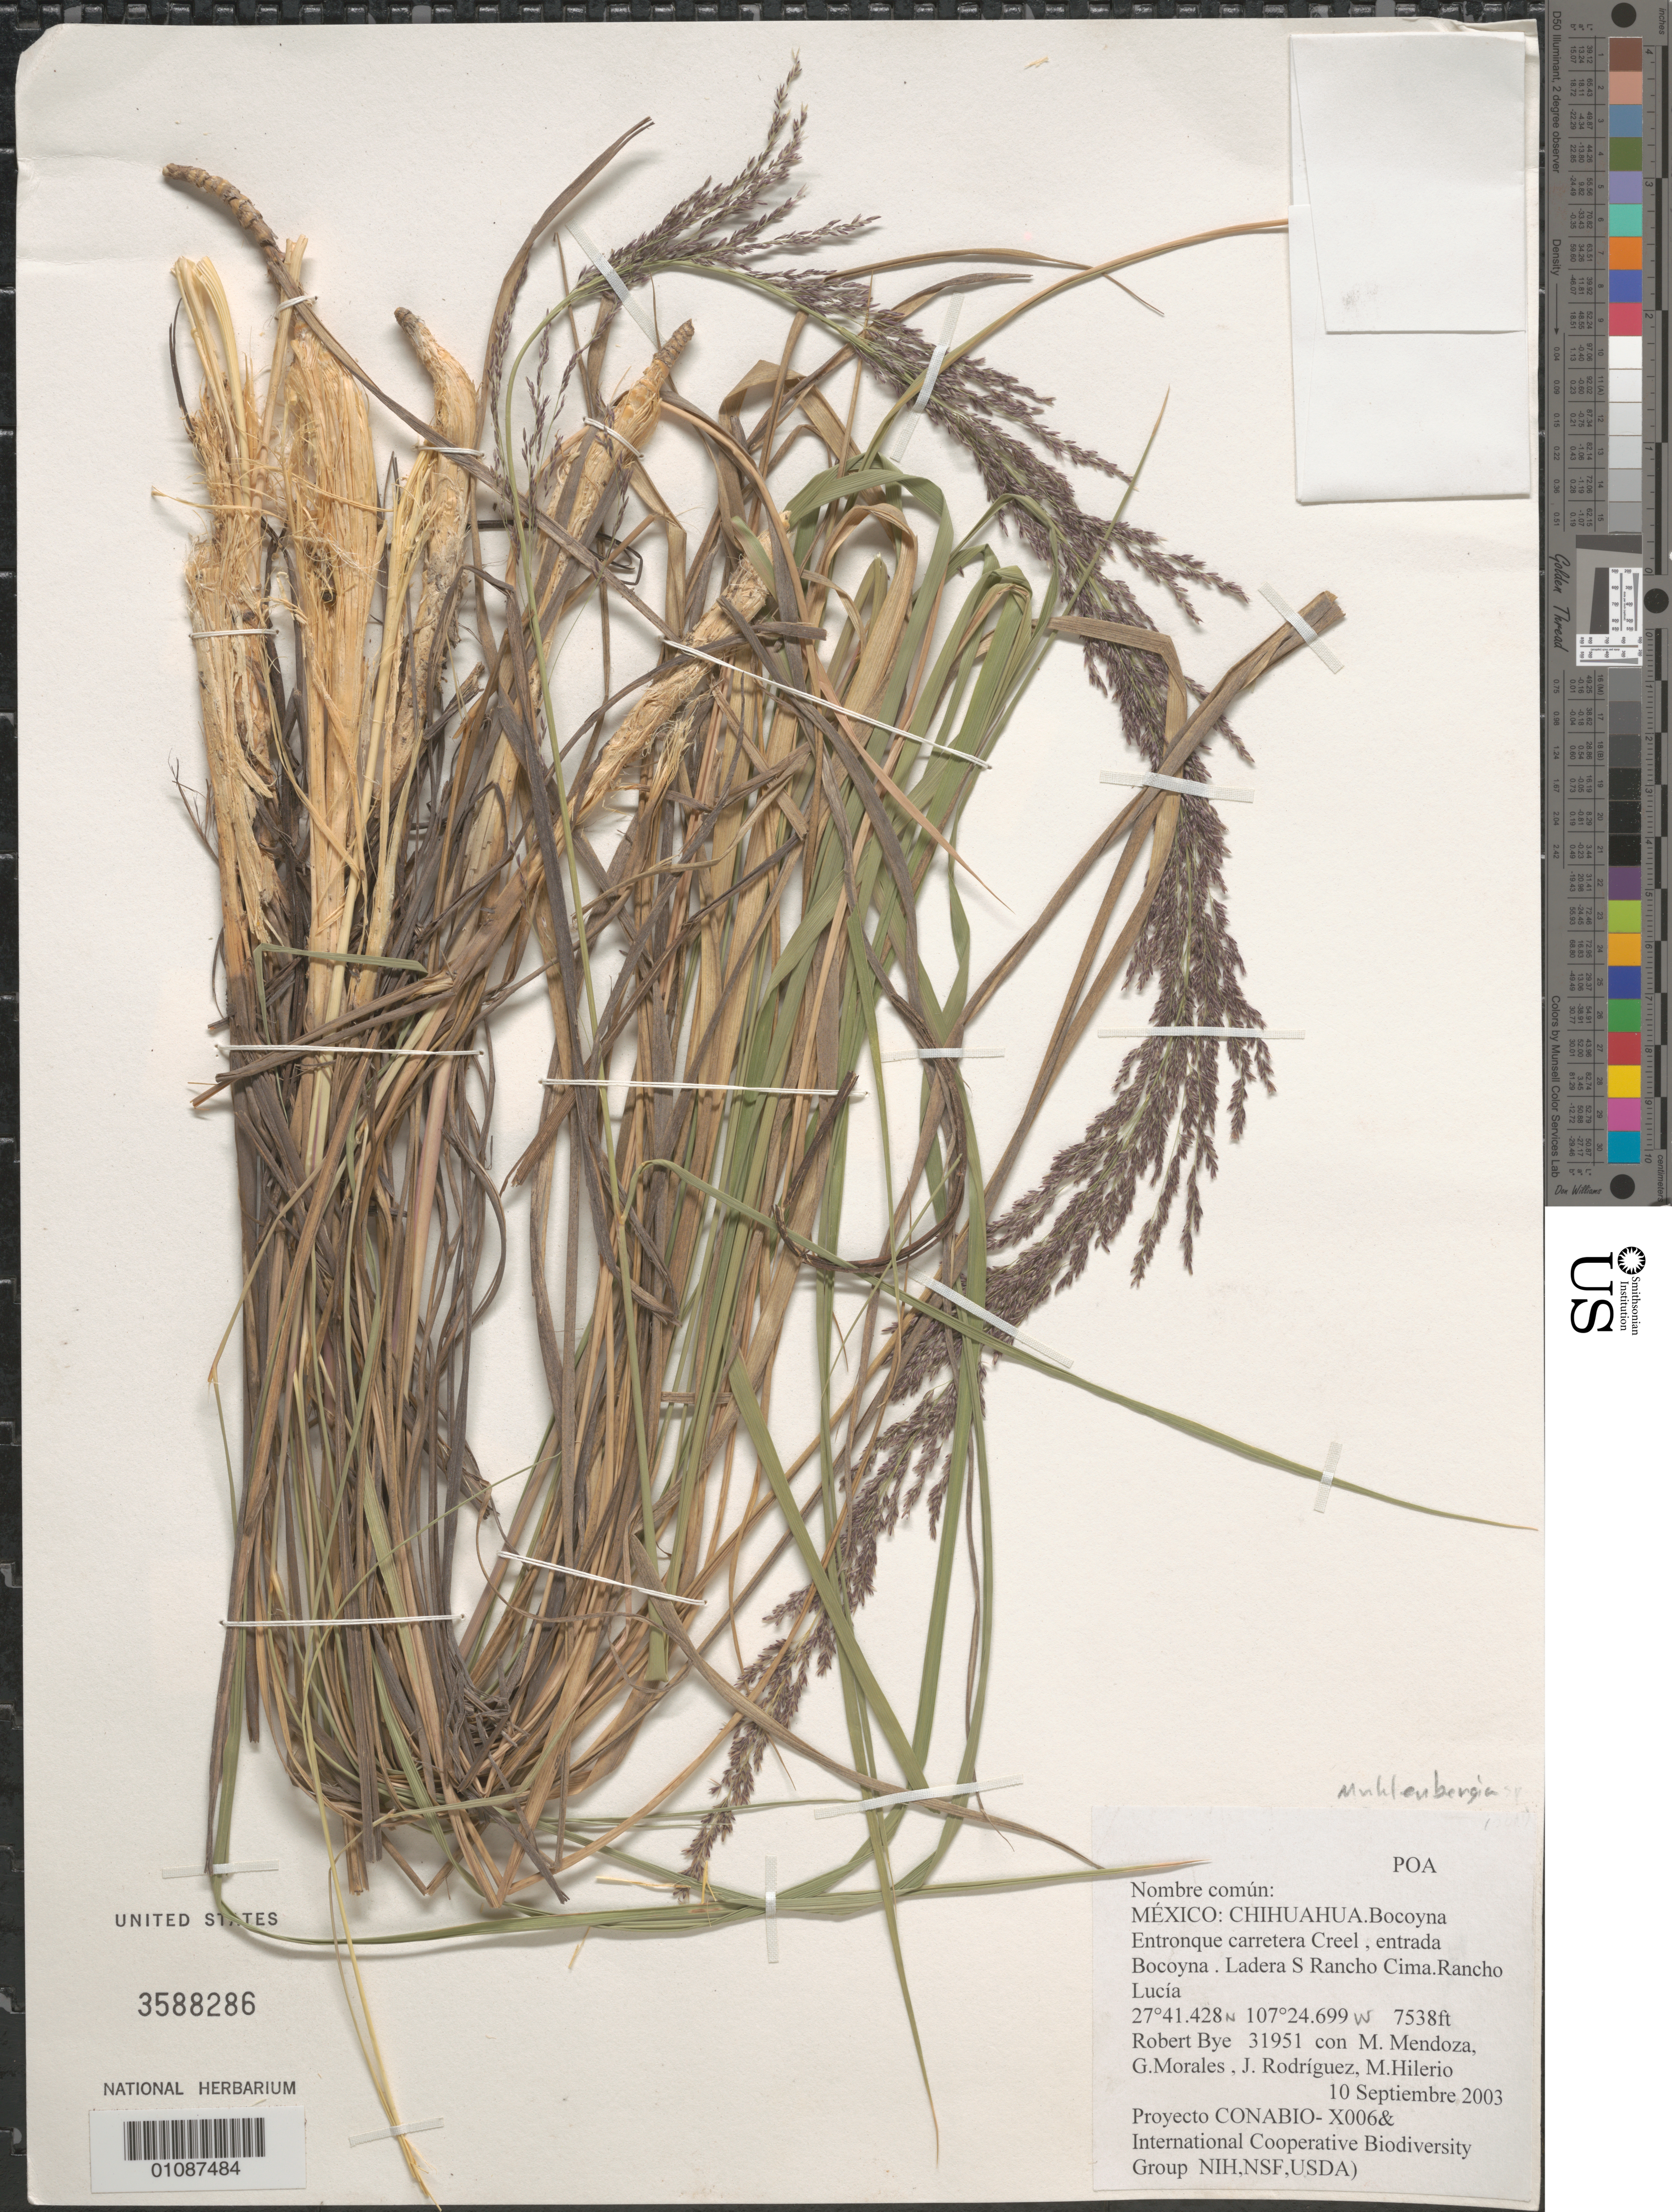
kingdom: Plantae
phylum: Tracheophyta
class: Liliopsida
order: Poales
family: Poaceae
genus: Muhlenbergia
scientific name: Muhlenbergia sp.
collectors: R. A. Bye, M. Mendoza Garcia, G. Morales, J. Rodríguez & M. Hilerio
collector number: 31951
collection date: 2003-09-10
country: Mexico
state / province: Chihuahua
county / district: Bocoyna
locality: Entronque carretera Creel, entrada Bocoyna. Ladera S Rancho Cima. Rancho Lucia.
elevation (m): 2298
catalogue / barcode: US 3588286